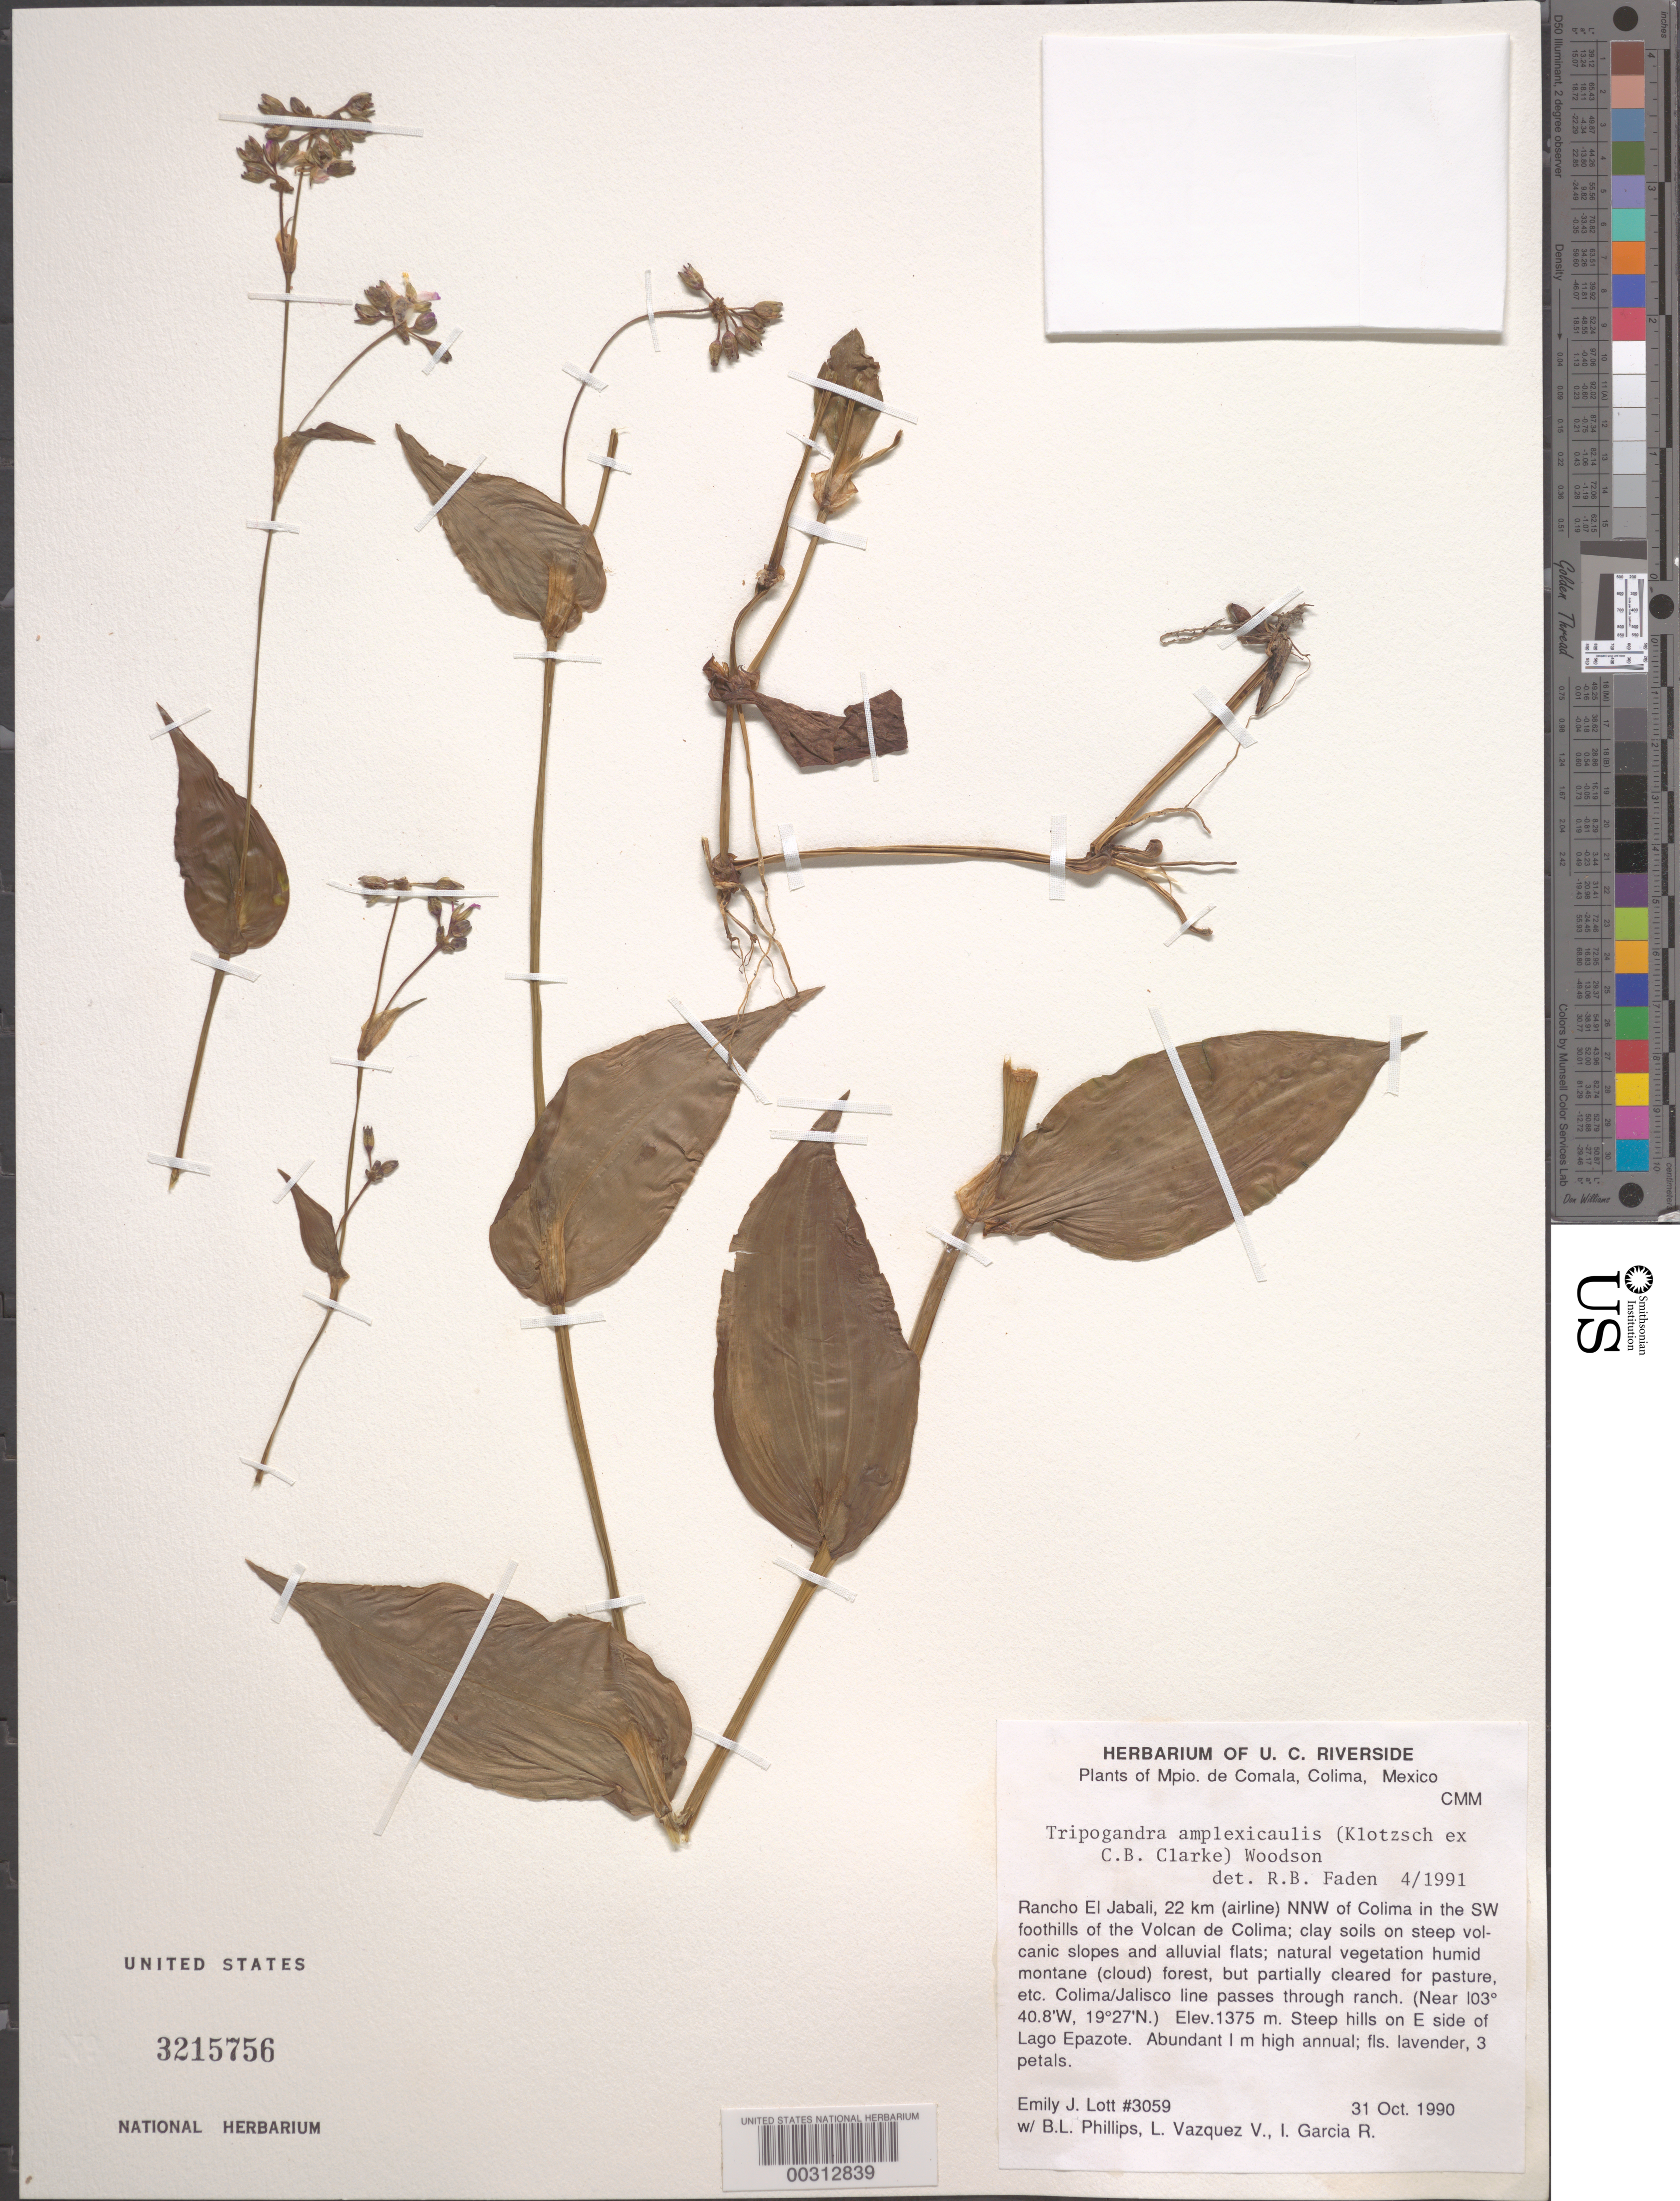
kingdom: Plantae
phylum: Tracheophyta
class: Liliopsida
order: Commelinales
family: Commelinaceae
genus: Tripogandra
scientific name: Tripogandra amplexicaulis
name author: (Klotzsch ex C.B. Clarke) Woodson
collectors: E. Lott, I. García R., B. L. Phillips & L. Vazquez V.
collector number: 3059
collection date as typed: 30 Oct 1990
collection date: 1990-10-30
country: Mexico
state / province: Colima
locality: Comala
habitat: Clay soils on steep volcanic slopes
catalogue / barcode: US 3215756